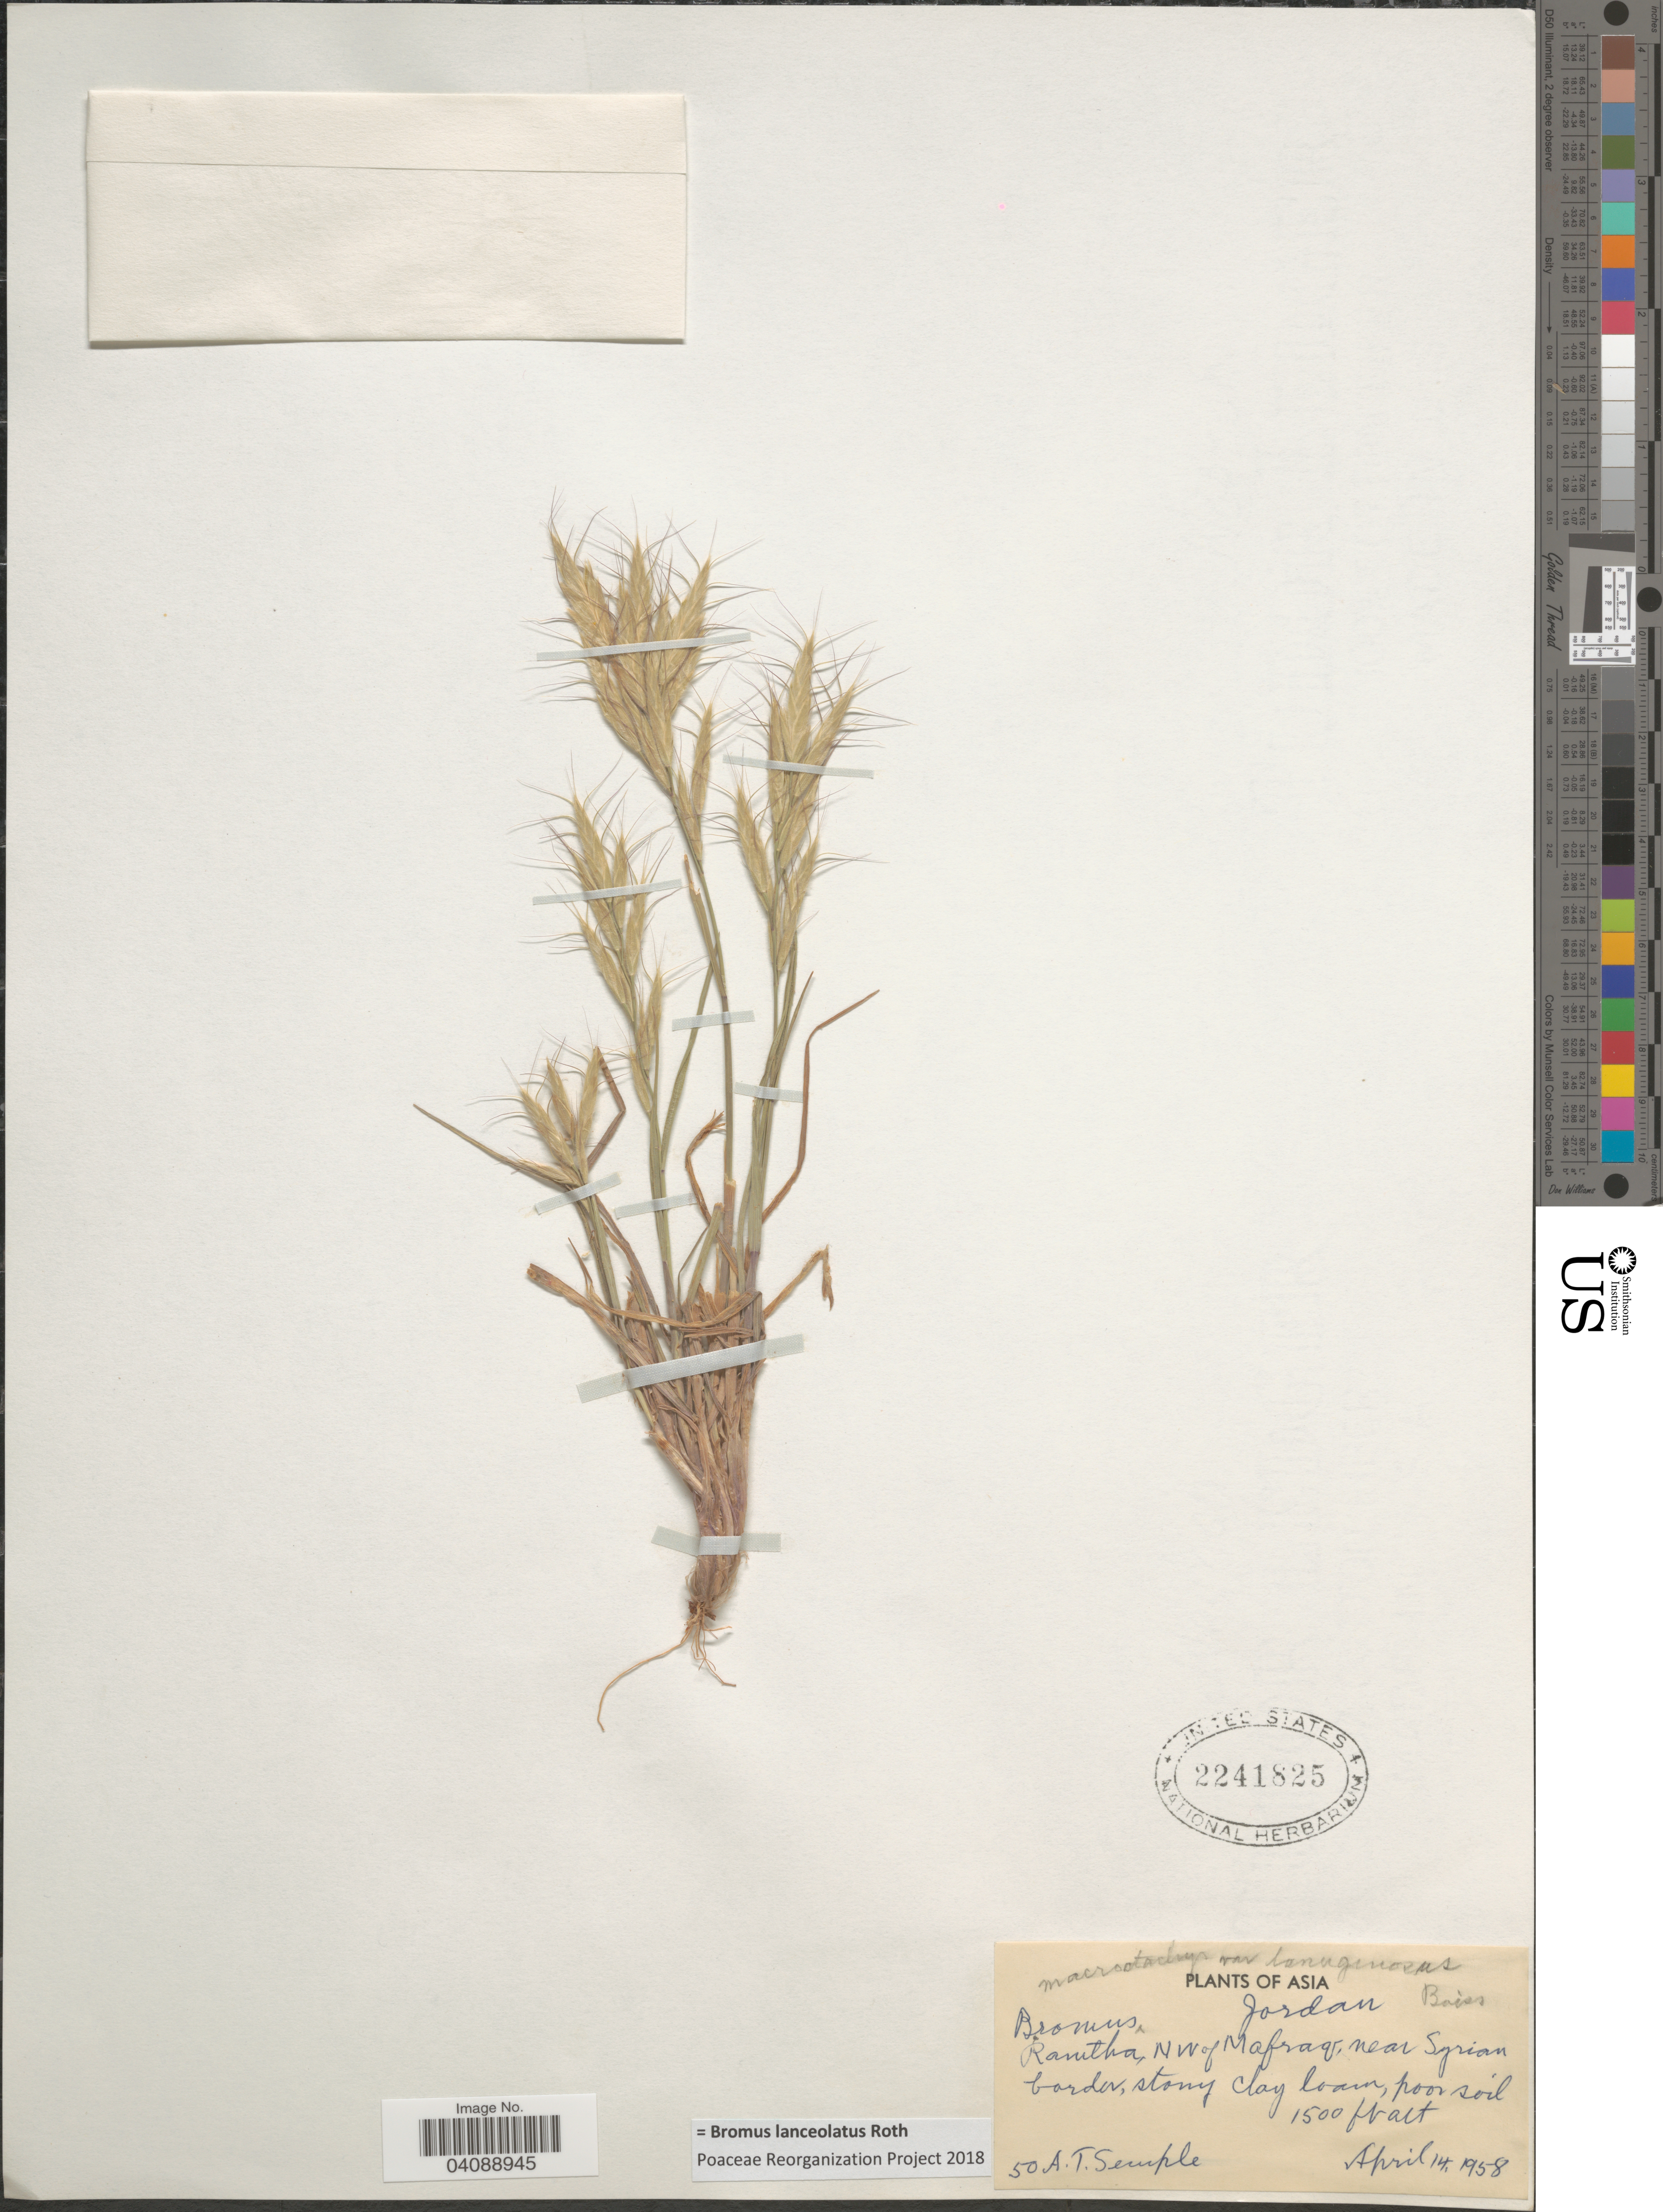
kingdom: Plantae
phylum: Tracheophyta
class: Liliopsida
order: Poales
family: Poaceae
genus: Bromus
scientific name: Bromus lanceolatus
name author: Roth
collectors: A. Semple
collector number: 50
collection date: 1958-04-14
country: Jordan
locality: Ranitha [interpreted], NW of Mafraq, near Syrian border, stony clay loam, poor soil.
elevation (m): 457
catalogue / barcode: US 2241825